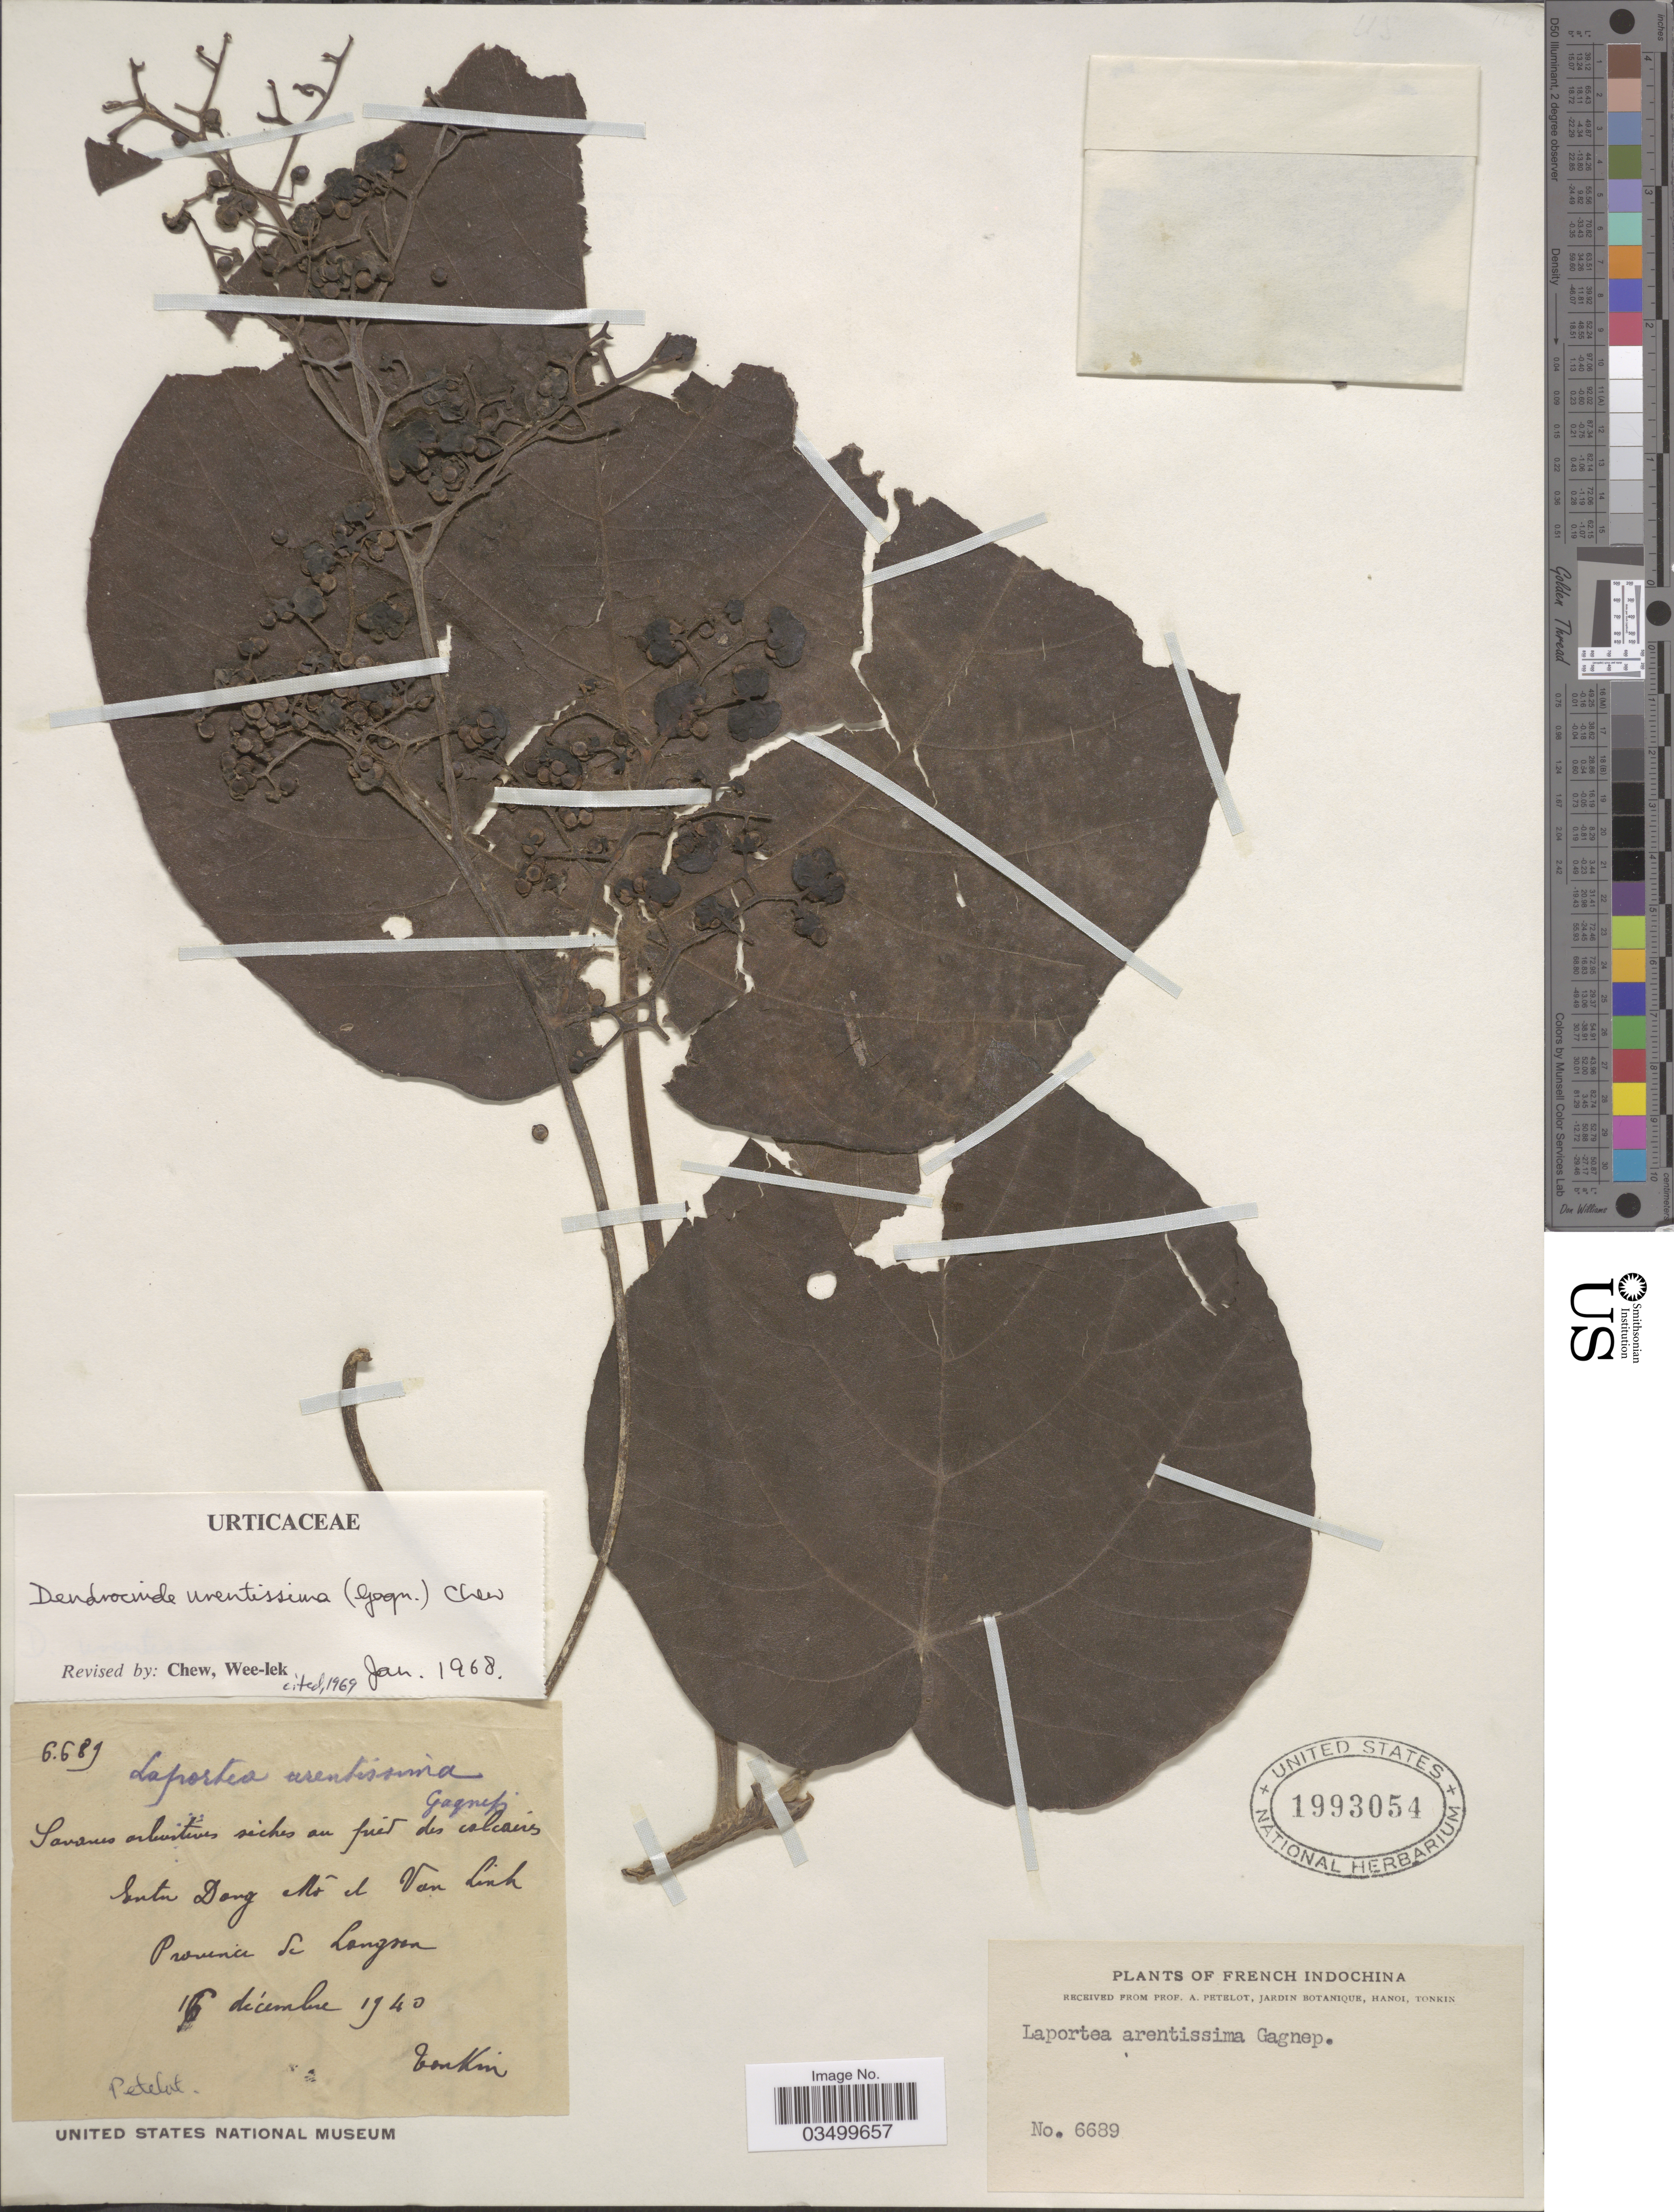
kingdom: Plantae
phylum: Tracheophyta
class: Magnoliopsida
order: Rosales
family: Urticaceae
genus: Dendrocnide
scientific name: Dendrocnide urentissima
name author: (Gagnep.) Chew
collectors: P. A. Pételot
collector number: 6689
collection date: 1940-12-16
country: Vietnam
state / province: Lang Son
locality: French Indochina. Entre Dang Mô et Van Linh Provincia de Langson.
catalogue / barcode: US 1993054